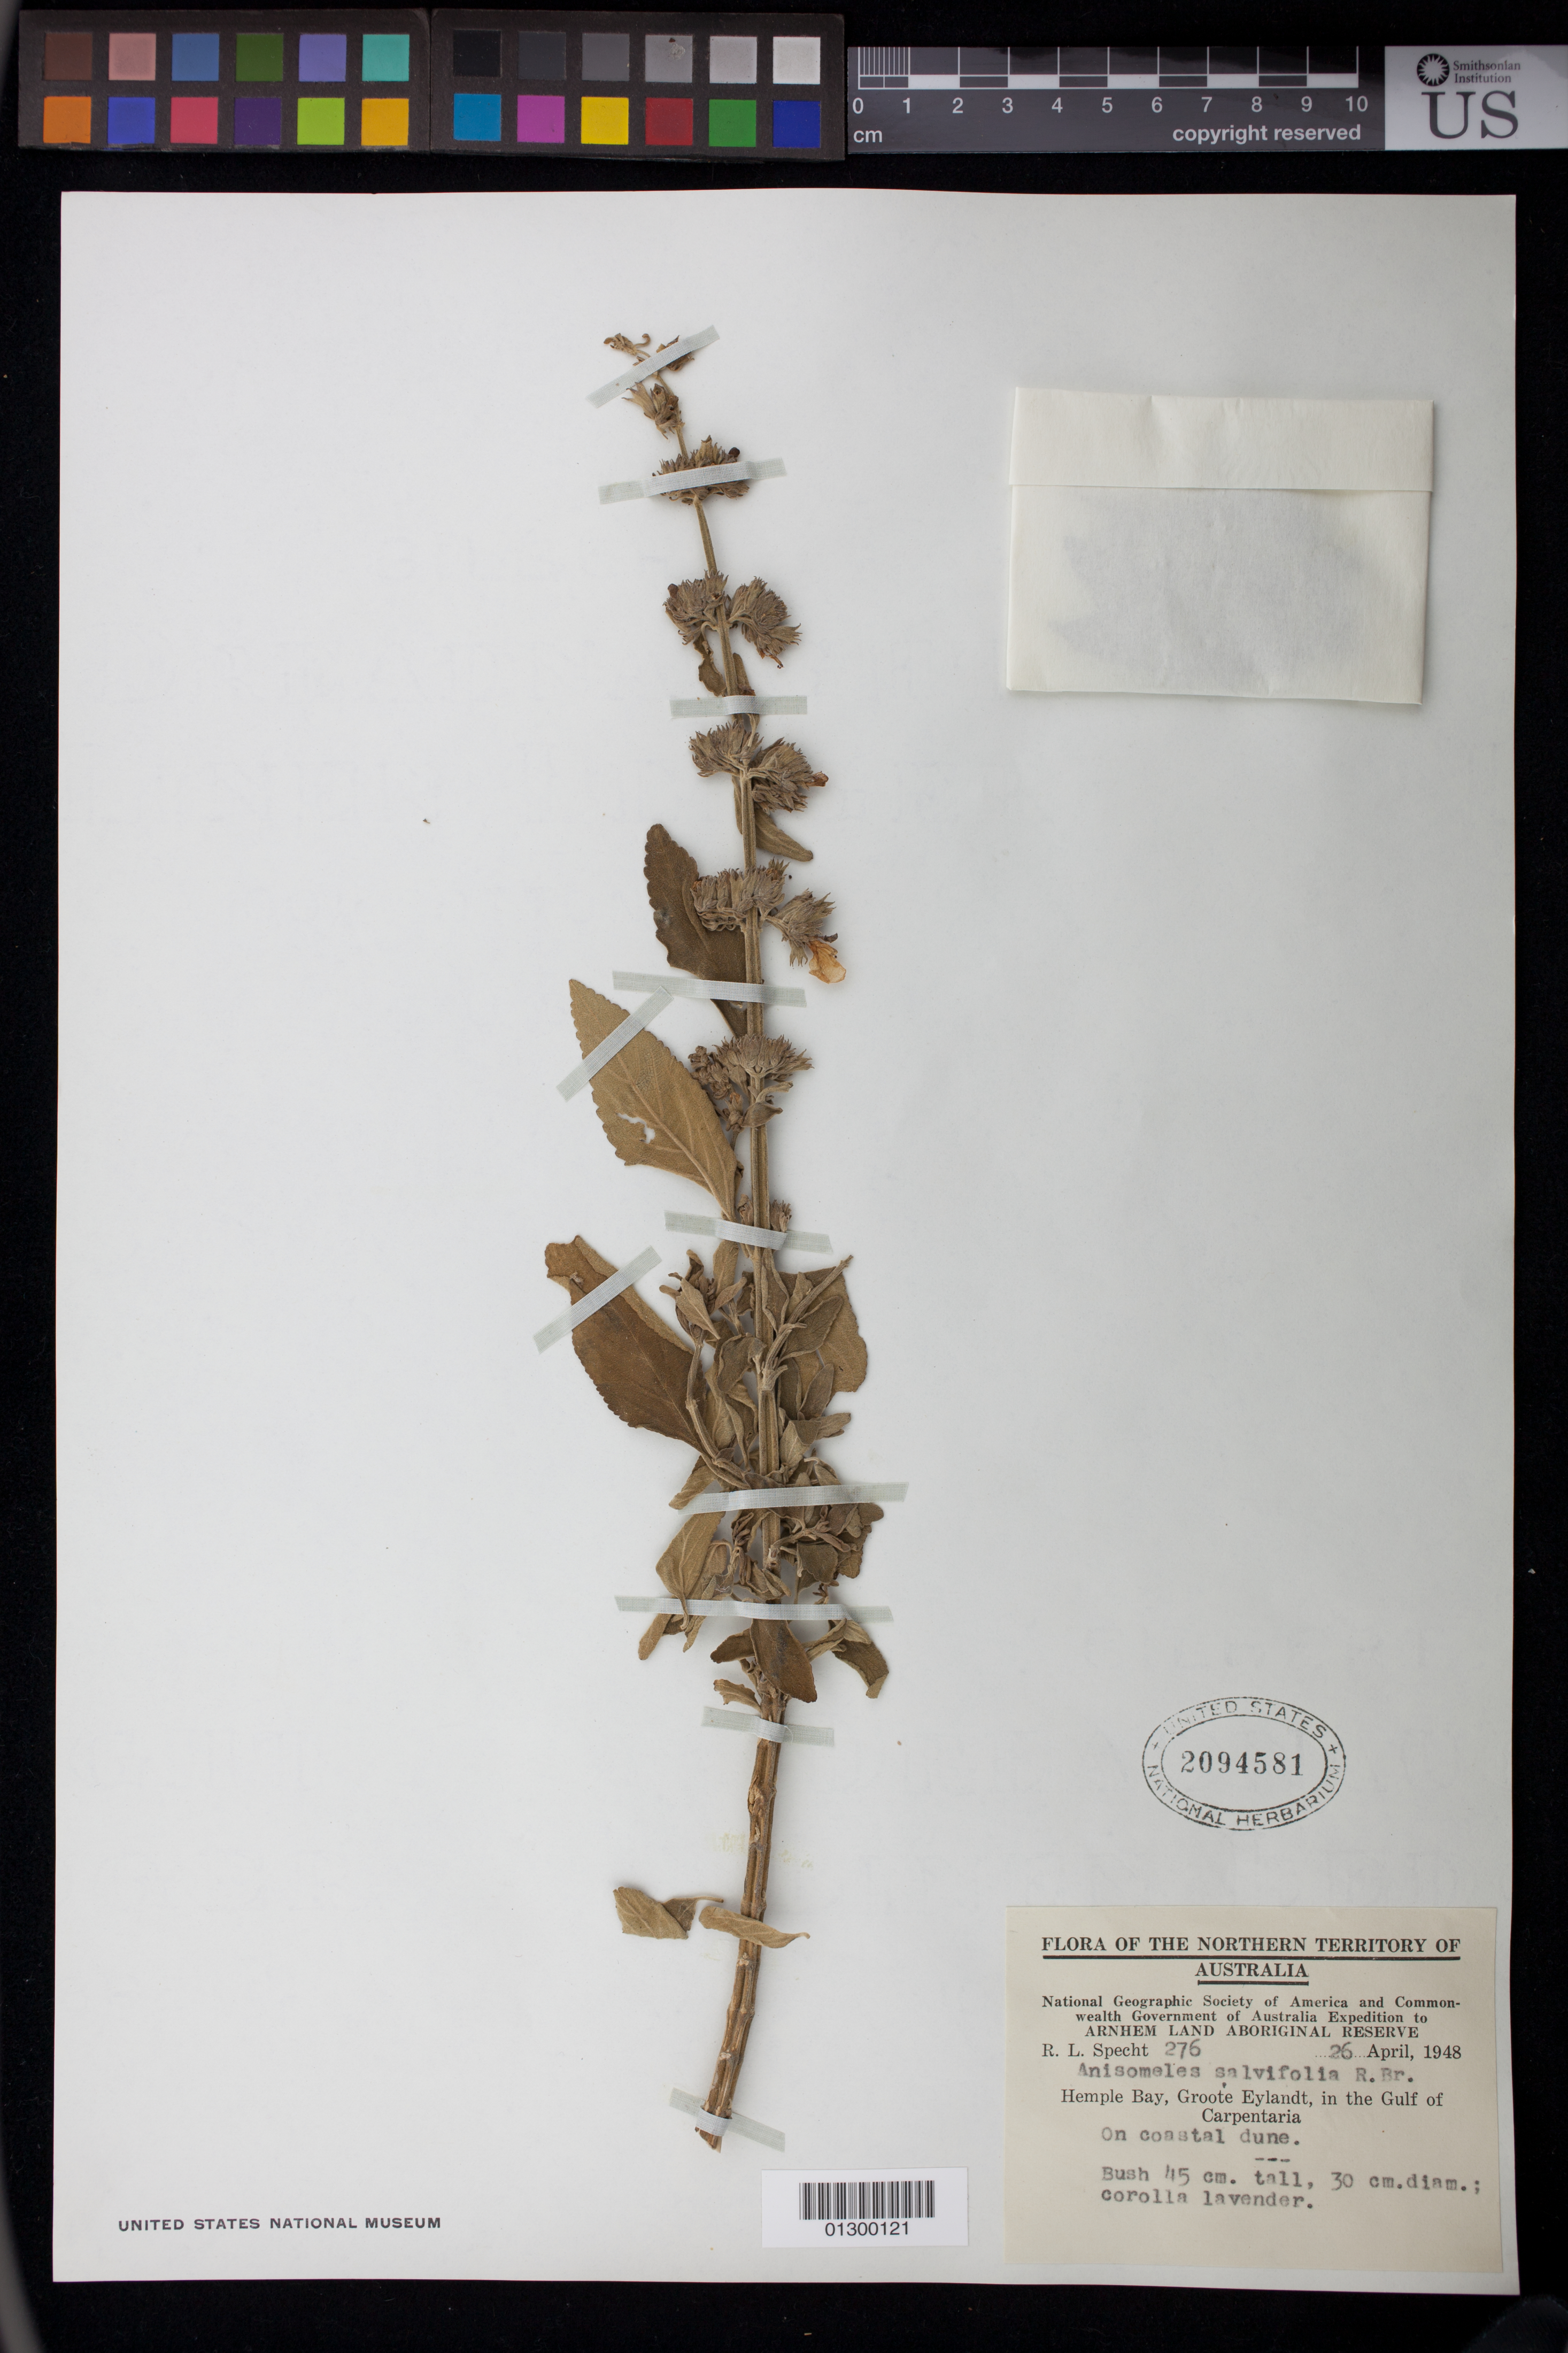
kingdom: Plantae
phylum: Tracheophyta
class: Magnoliopsida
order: Lamiales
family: Lamiaceae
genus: Anisomeles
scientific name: Anisomeles salviifolia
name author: R. Br.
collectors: R. L. Specht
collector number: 276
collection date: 1948-04-26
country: Australia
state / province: Northern Territory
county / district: East Arnhem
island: Groote Eylandt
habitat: On coastal dune.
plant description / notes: Bush 45 cm. tall, 30 cm. diam.; corolla lavender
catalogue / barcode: US 2094581